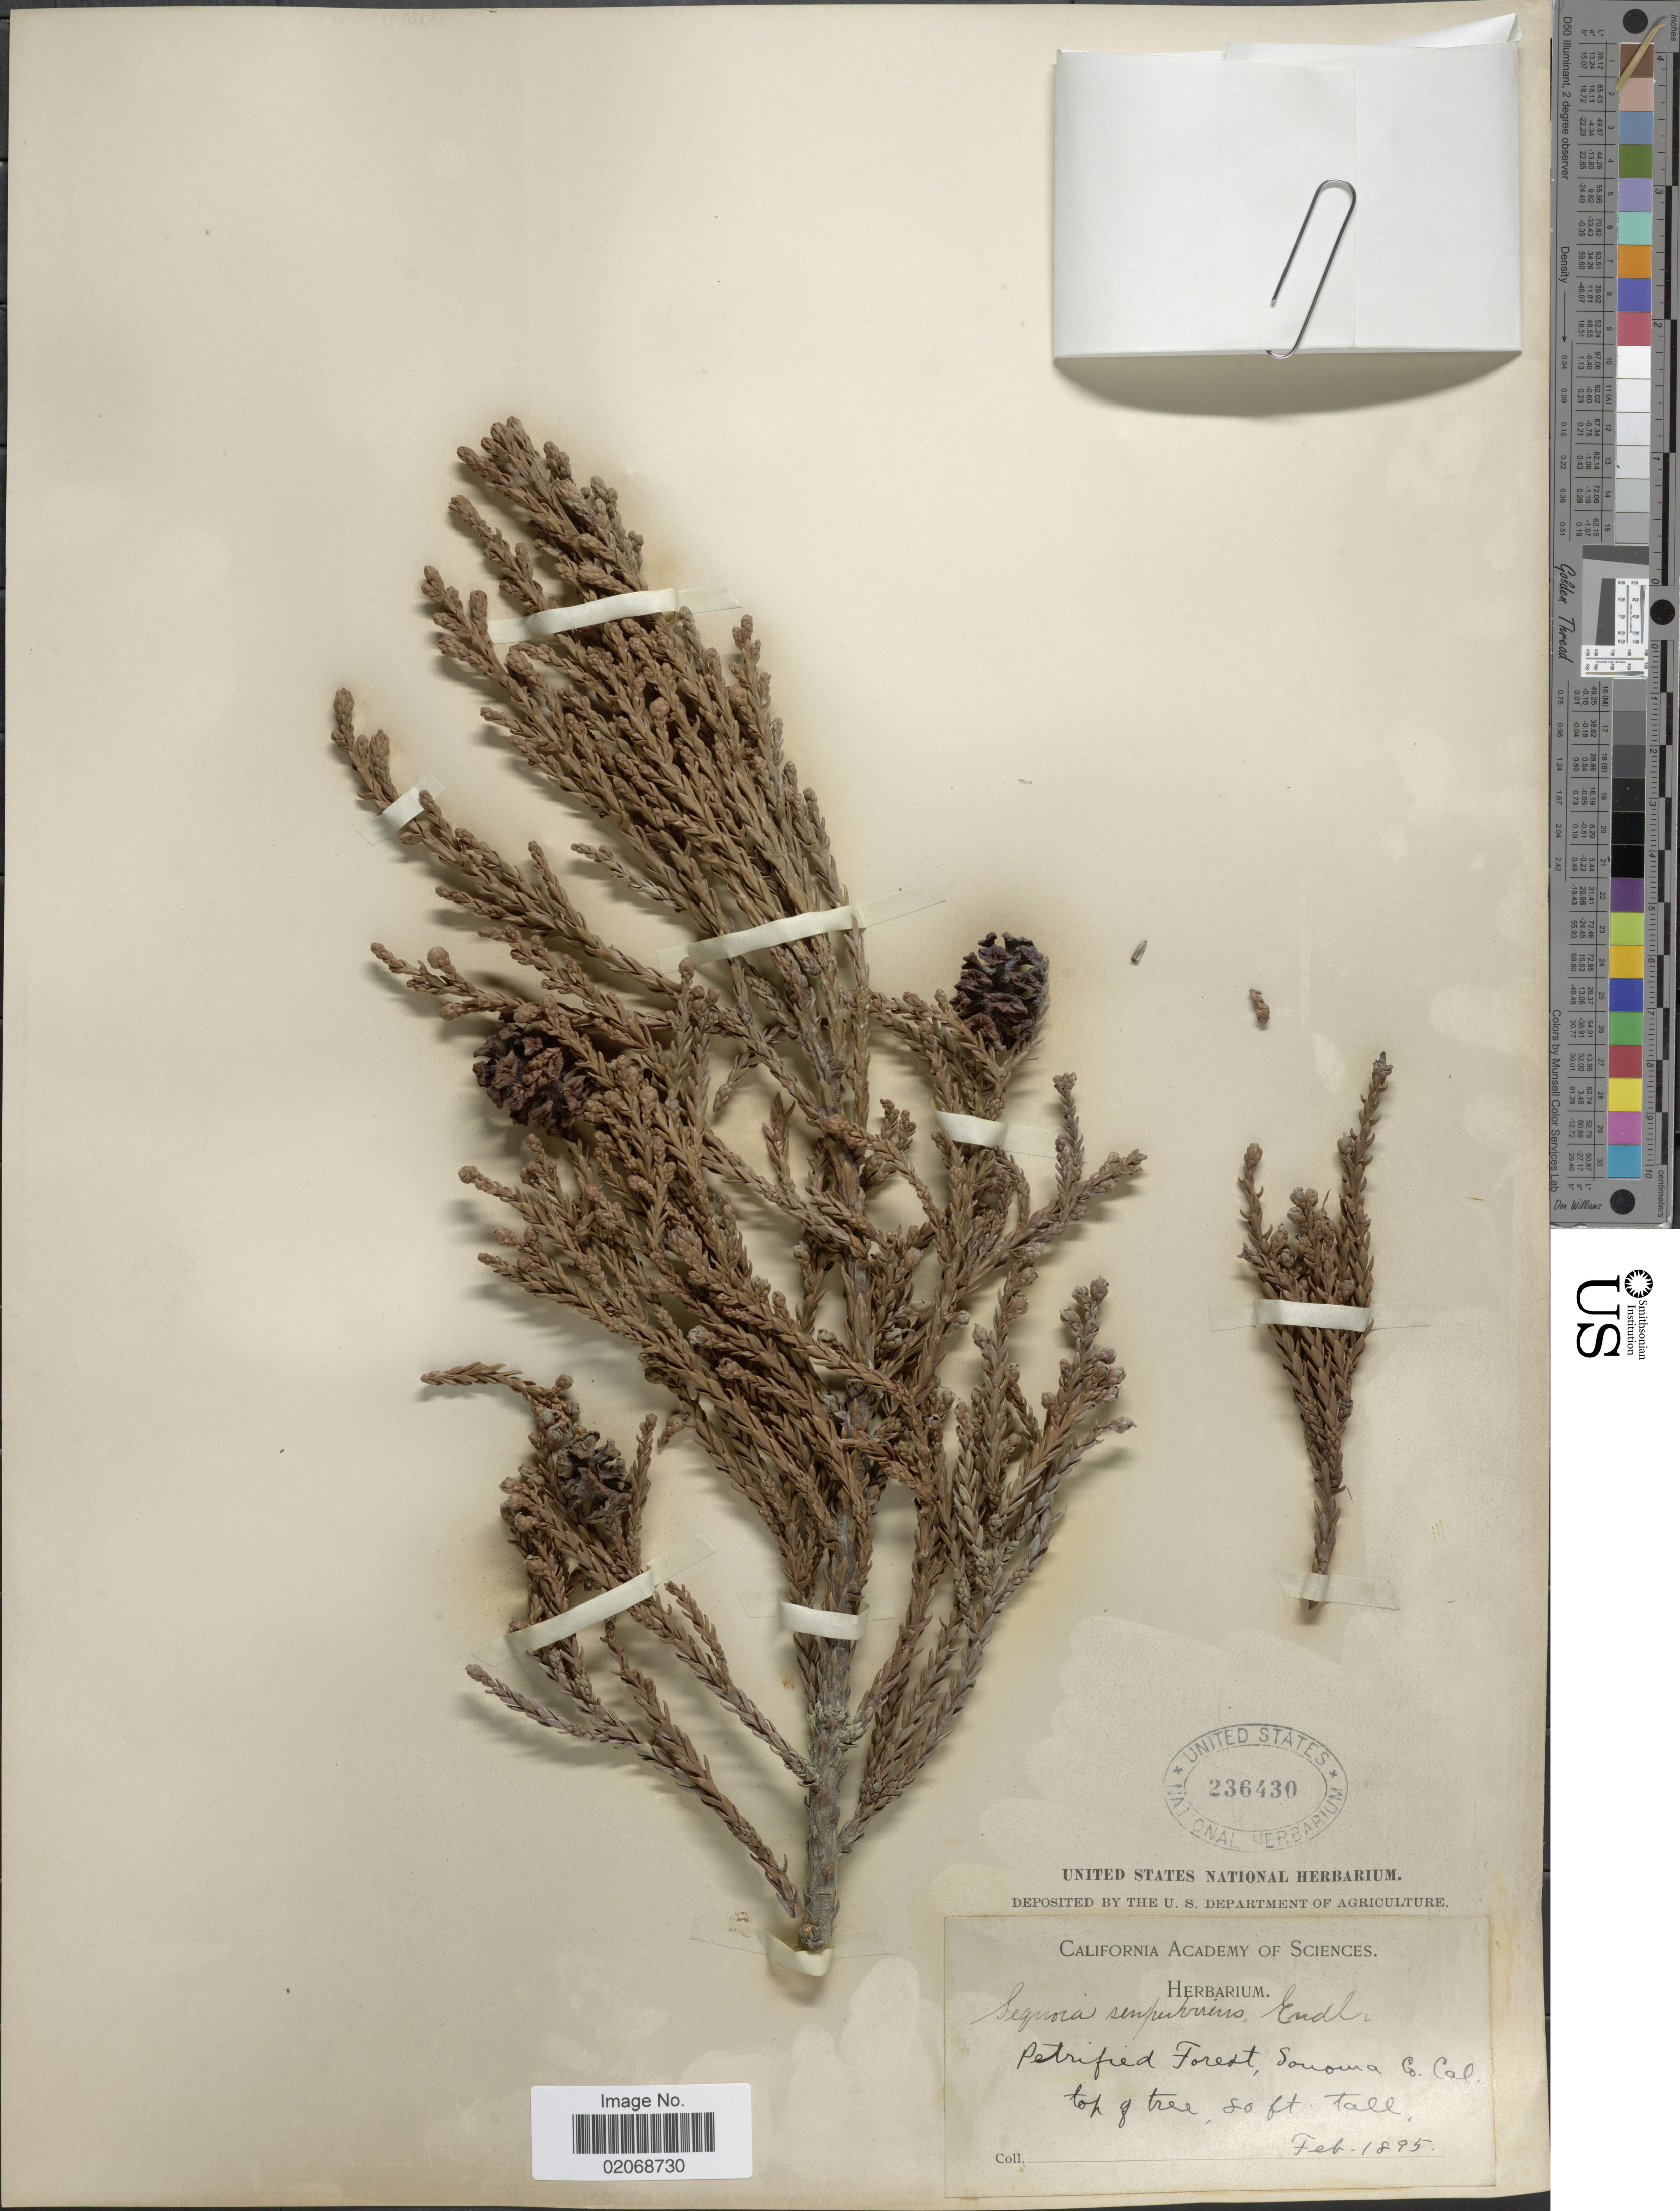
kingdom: Plantae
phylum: Tracheophyta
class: Pinopsida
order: Pinales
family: Cupressaceae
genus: Sequoia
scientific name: Sequoia sempervirens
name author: (D. Don) Endl.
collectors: California Academy of Sciences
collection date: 1895-02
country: United States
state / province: California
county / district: Sonoma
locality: Petrified Forest, Sonoma Co.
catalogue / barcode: US 236430